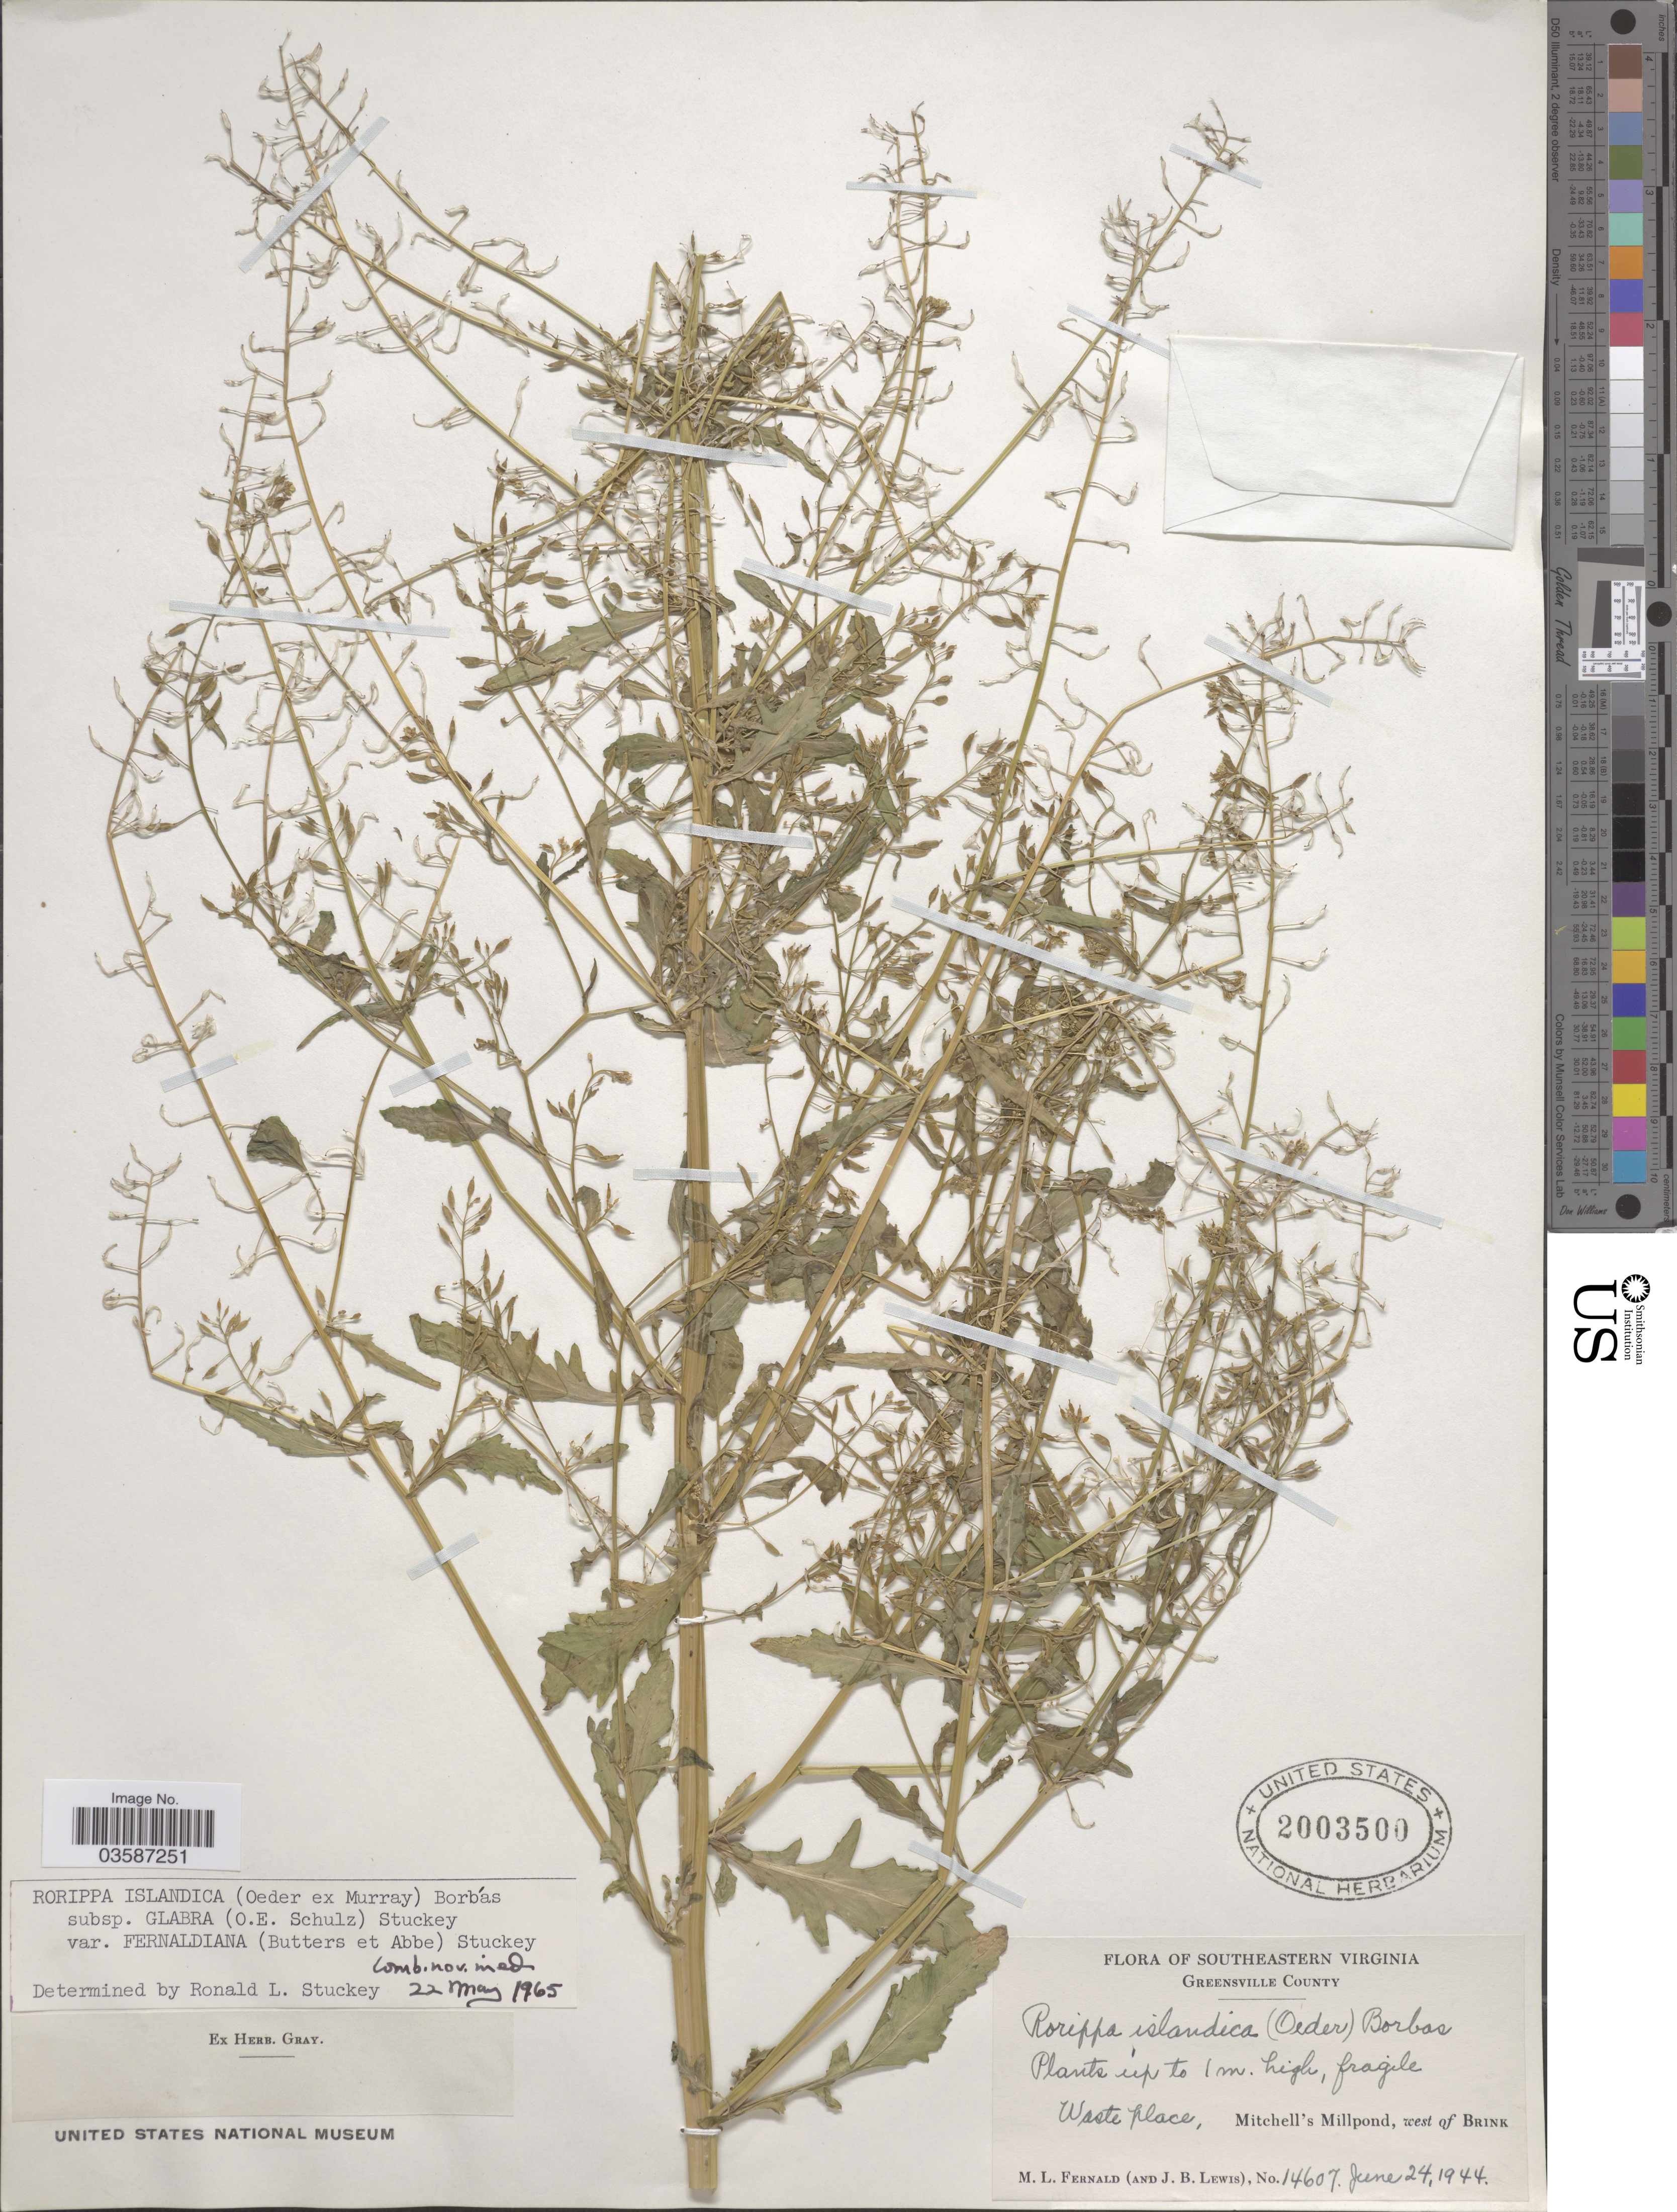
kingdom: Plantae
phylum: Tracheophyta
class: Magnoliopsida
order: Brassicales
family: Brassicaceae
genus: Rorippa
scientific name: Rorippa islandica var. fernaldiana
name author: Butters & Abbe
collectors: M. L. Fernald & J. B. Lewis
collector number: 14607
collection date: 1944-06-24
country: United States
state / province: Virginia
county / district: Greensville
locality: Southeastern Virginia. Greensville County. Mitchell's Millpond, west of Brink.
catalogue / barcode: US 2003500